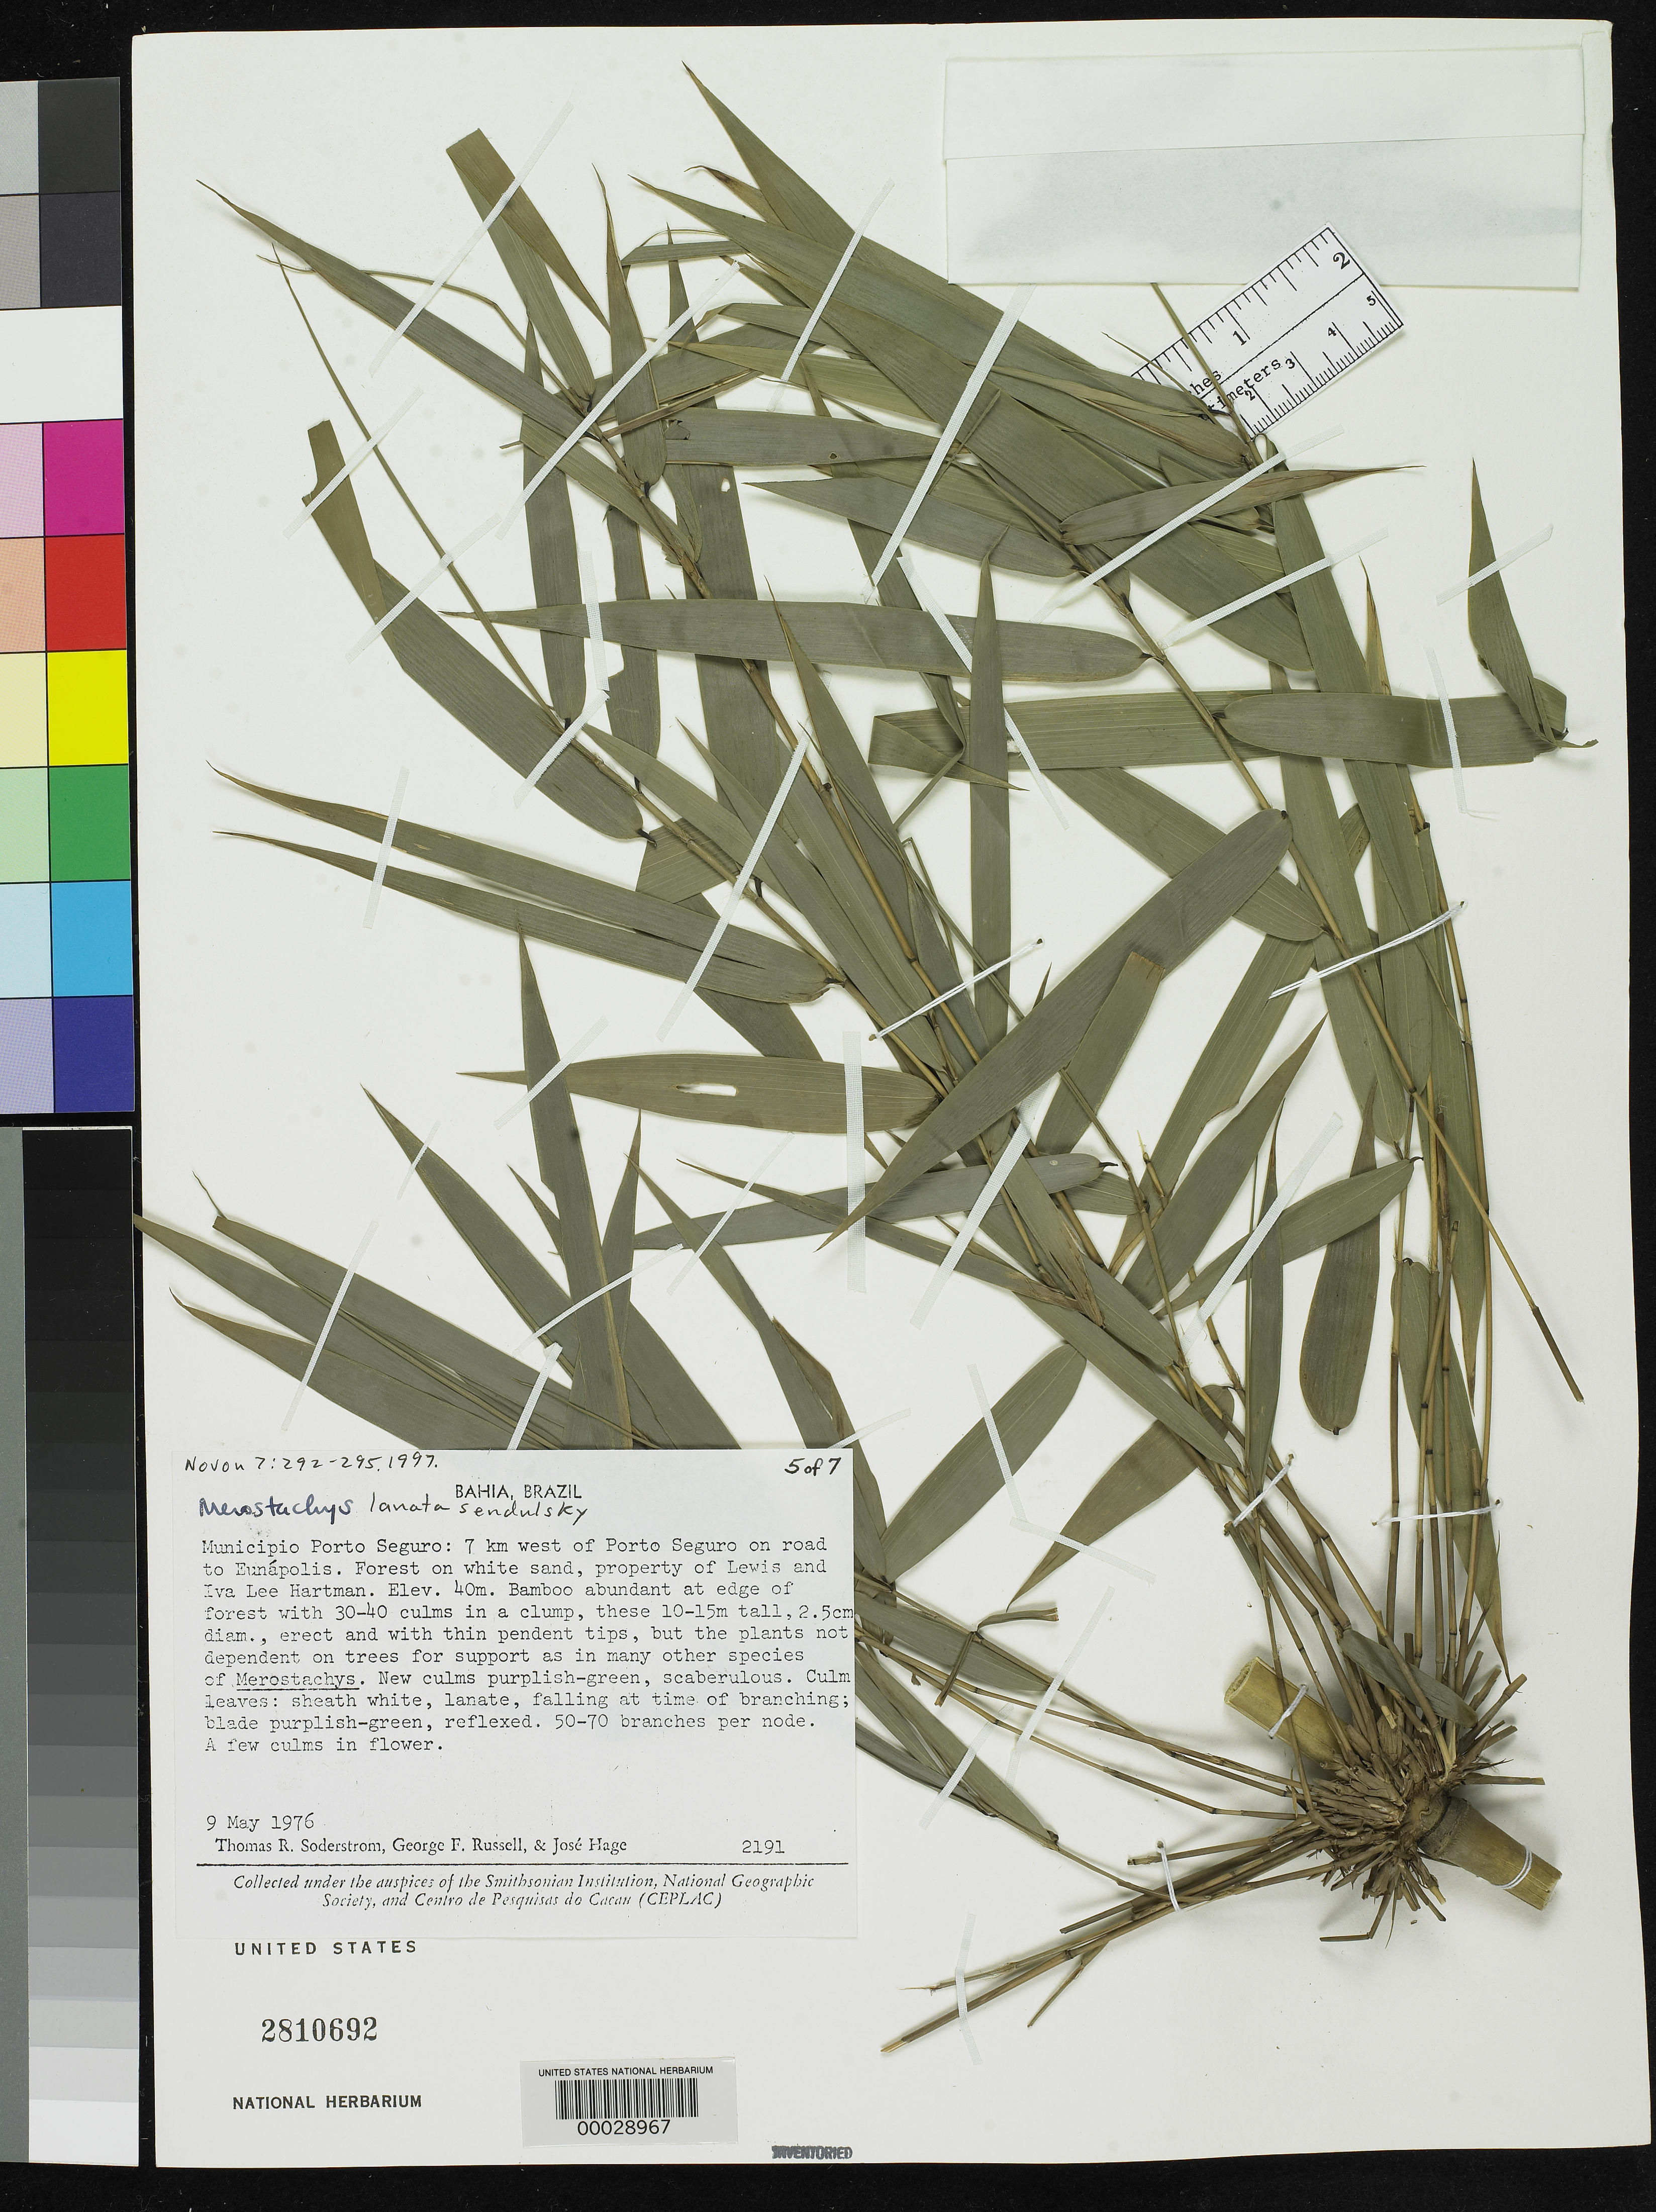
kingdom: Plantae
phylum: Tracheophyta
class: Liliopsida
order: Poales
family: Poaceae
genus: Merostachys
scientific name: Merostachys lanata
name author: Send.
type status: Holotype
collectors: T. R. Soderstrom, G. Russell & J. Hage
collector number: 2191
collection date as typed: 09 May 1976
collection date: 1976-05-09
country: Brazil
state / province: Bahia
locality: Municipio Porto Seguro: 7 km west of Porto Seguro on road to Eunápolis, property of Lewis and Iva Lee Hartman.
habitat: Forest on white sand.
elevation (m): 40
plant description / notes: Holotype mounted on 7 sheets.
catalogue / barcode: US 2810692